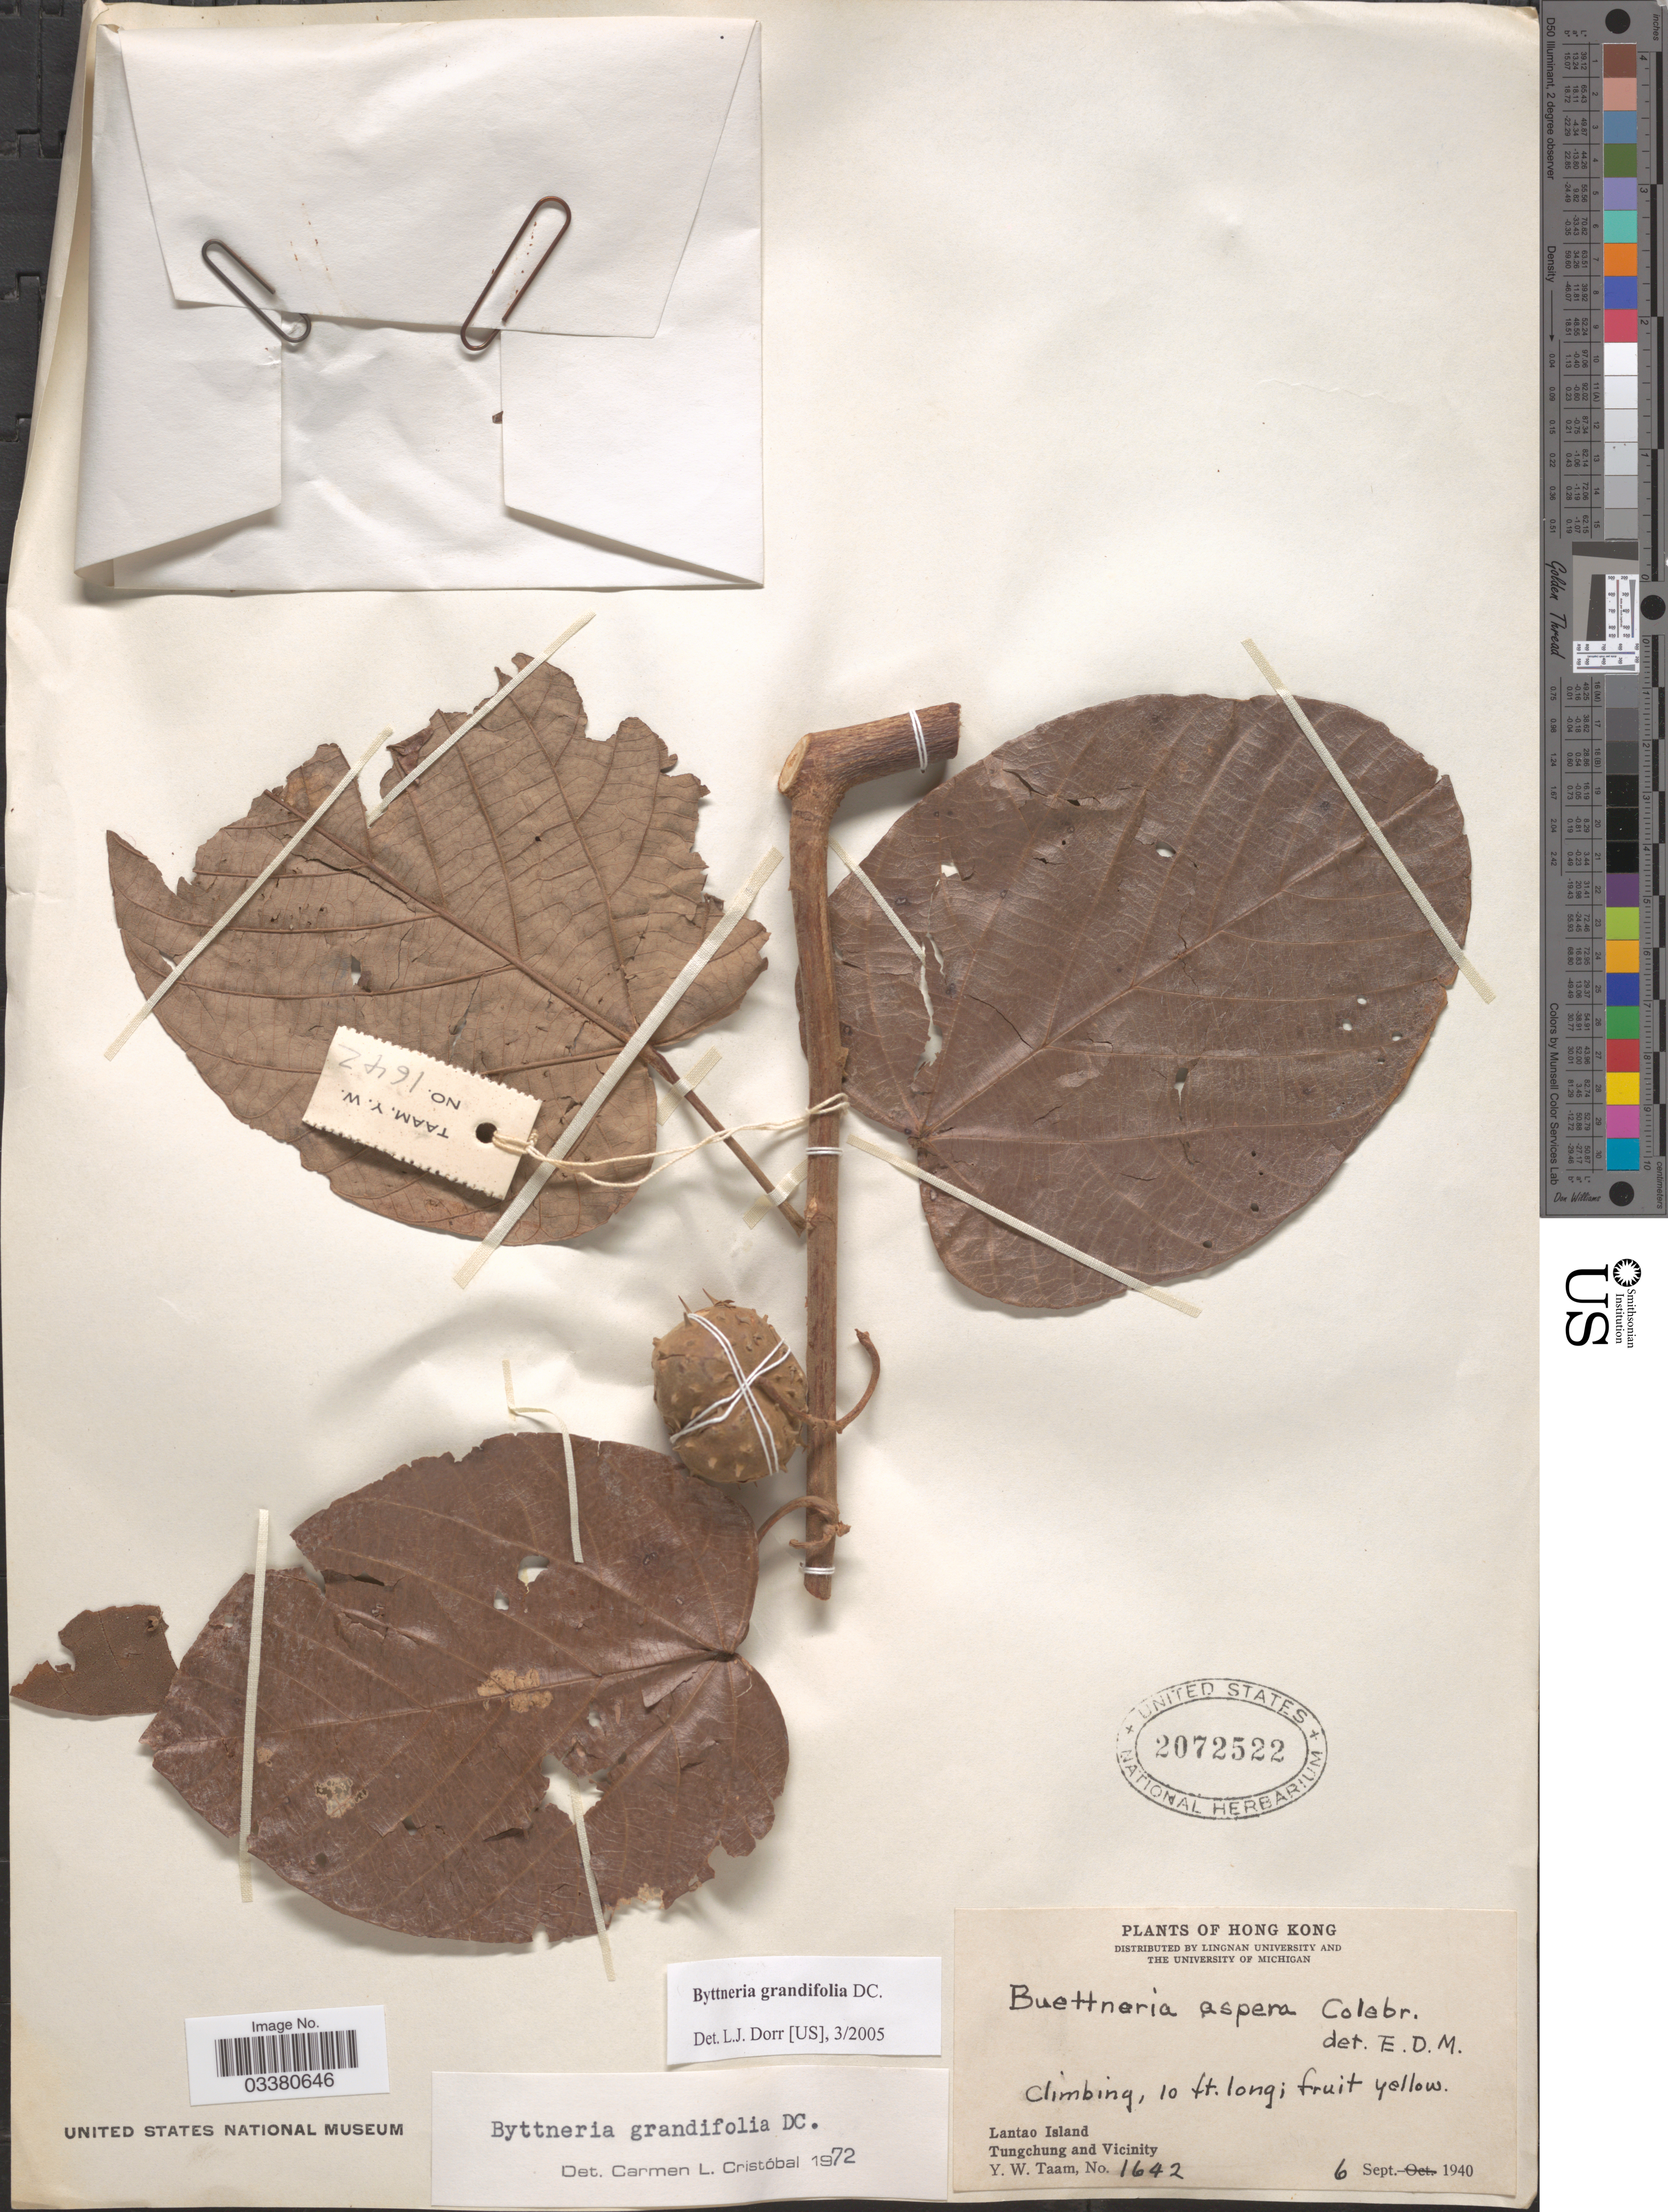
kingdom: Plantae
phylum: Tracheophyta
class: Magnoliopsida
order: Malvales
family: Malvaceae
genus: Byttneria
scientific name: Byttneria grandifolia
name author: DC.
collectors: Y. W. Taam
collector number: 1642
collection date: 1940-09-06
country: China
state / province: Hong Kong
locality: Lantao Island. Tungchung and Vicinity.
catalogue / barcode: US 2072522